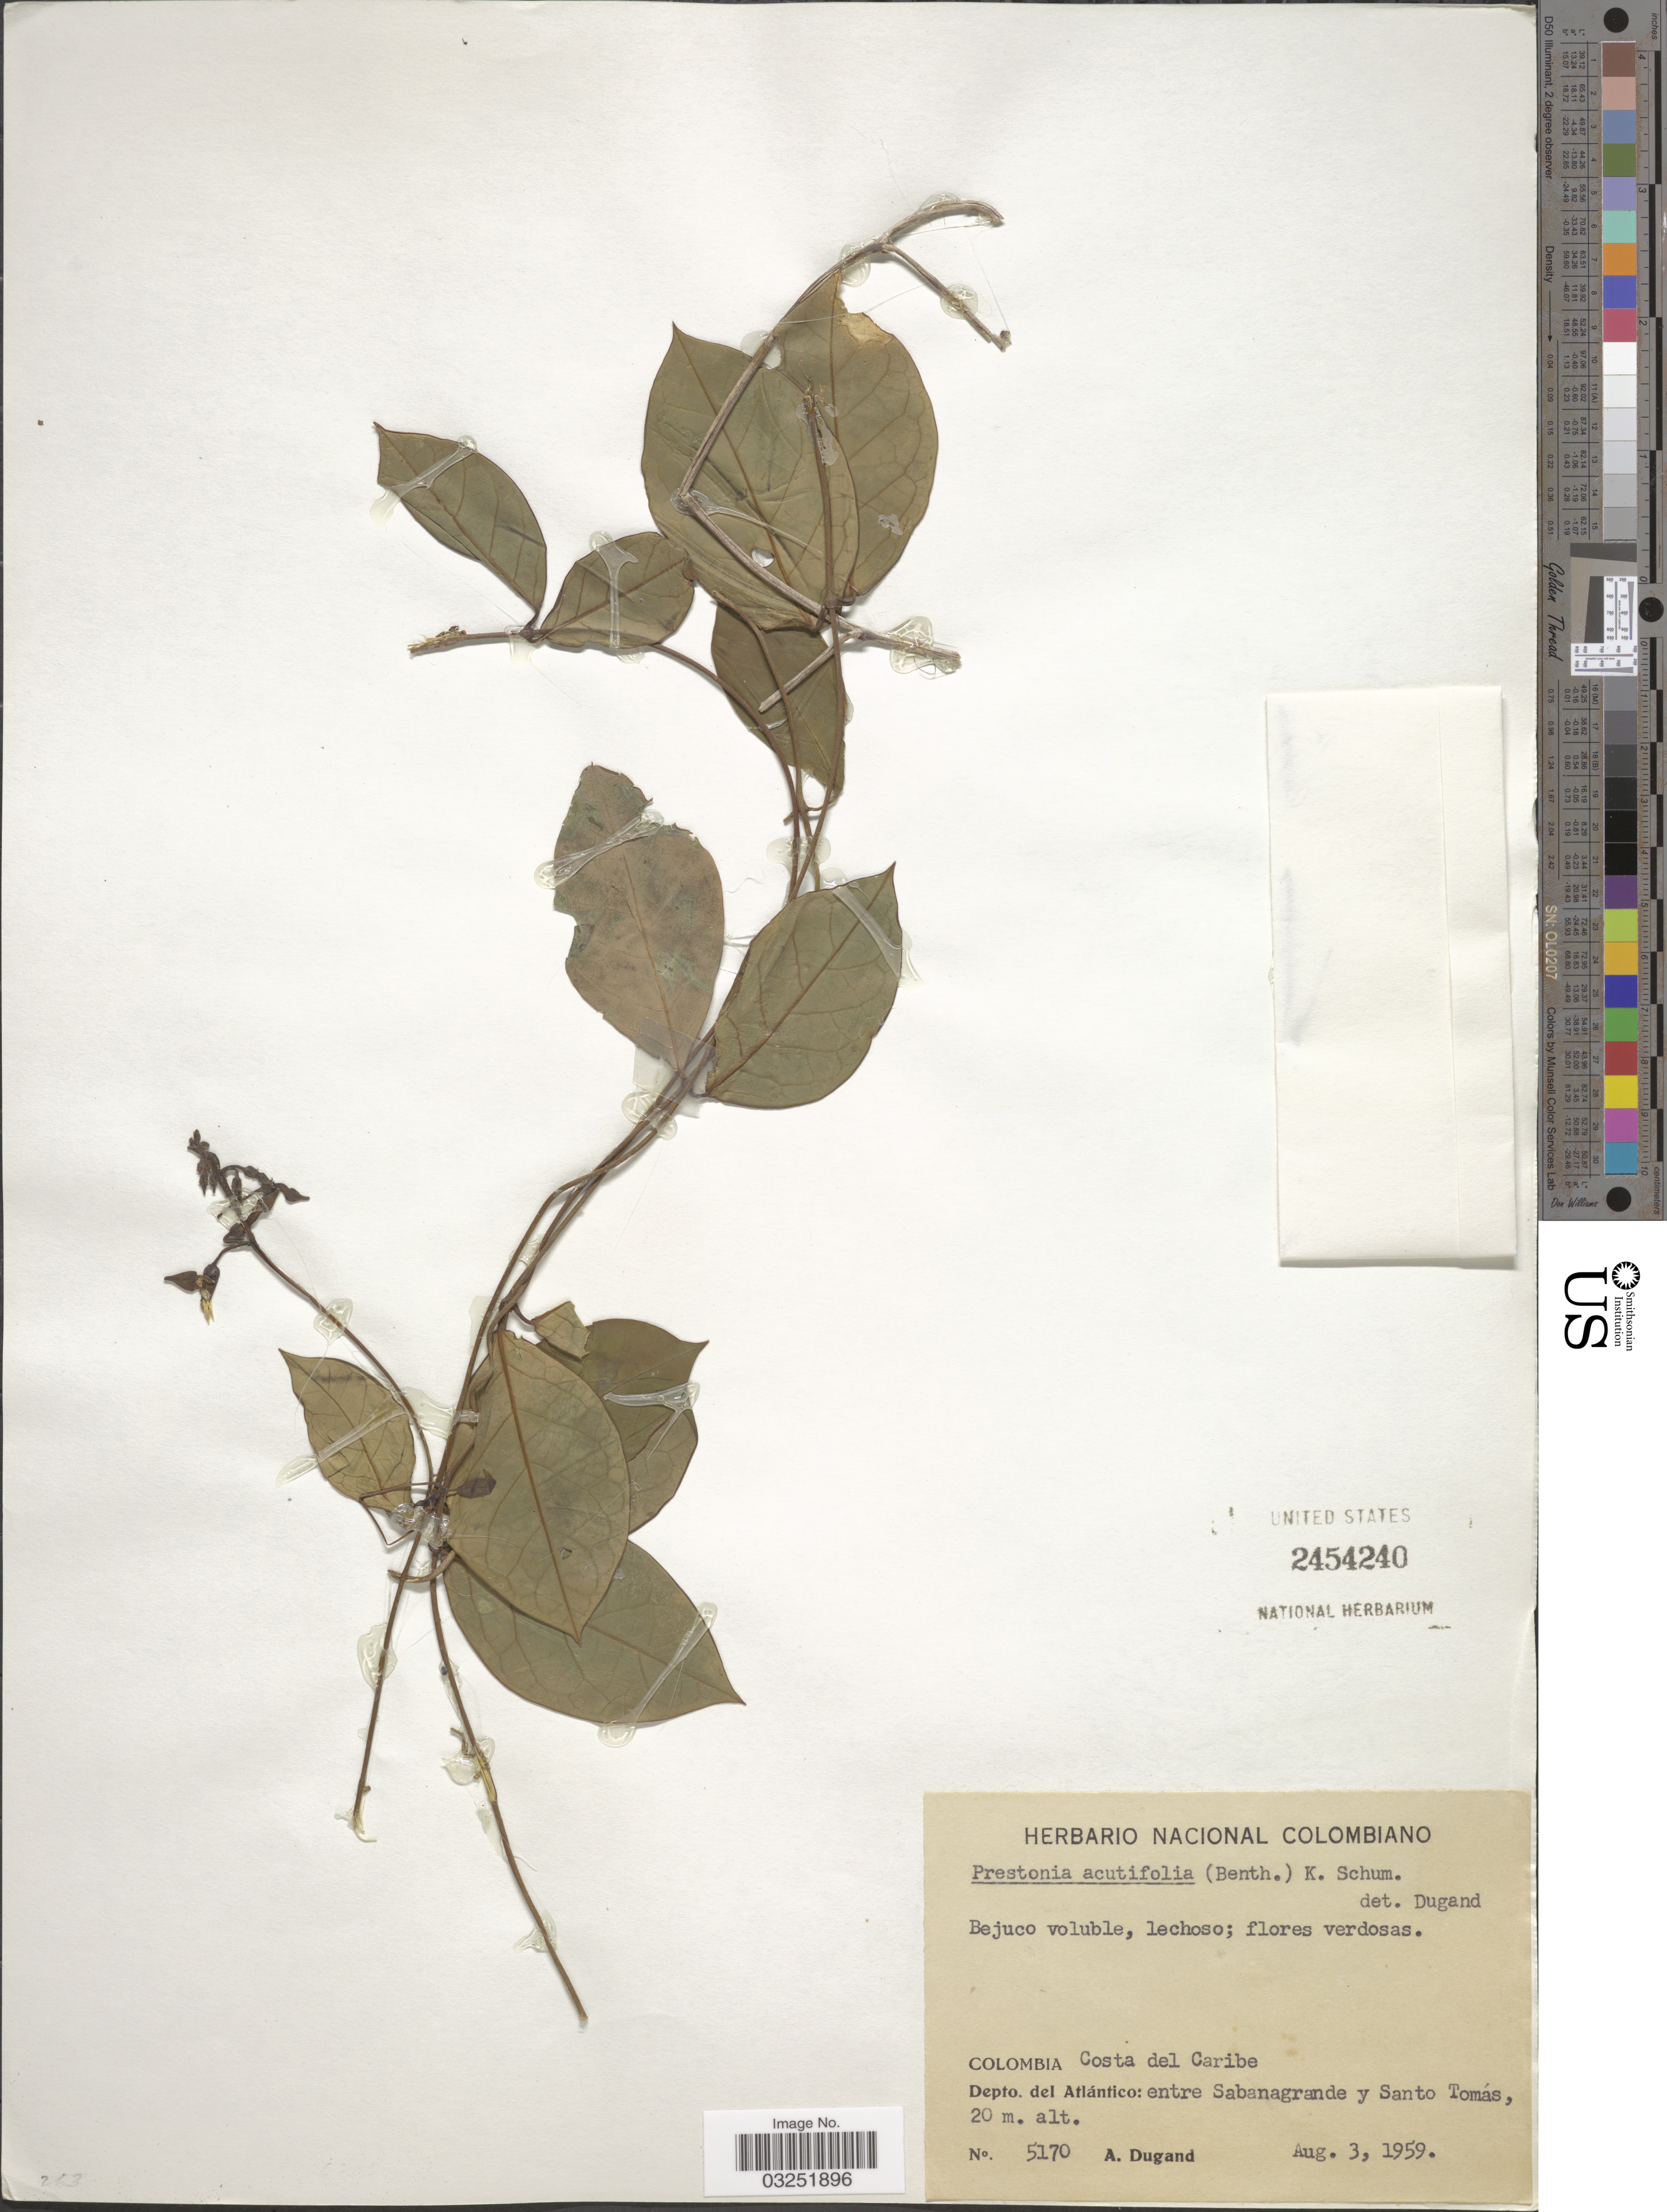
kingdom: Plantae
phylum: Tracheophyta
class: Magnoliopsida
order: Gentianales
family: Apocynaceae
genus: Prestonia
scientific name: Prestonia acutifolia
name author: (Benth. & Müll. Arg.) K. Schum.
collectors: A. Dugand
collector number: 5170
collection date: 1959-08-03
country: Colombia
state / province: Atlántico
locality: Costa del Caribe, Depto. del Atlántico: entre Sabanagrande y Santo Tomas.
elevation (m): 20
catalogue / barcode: US 2454240